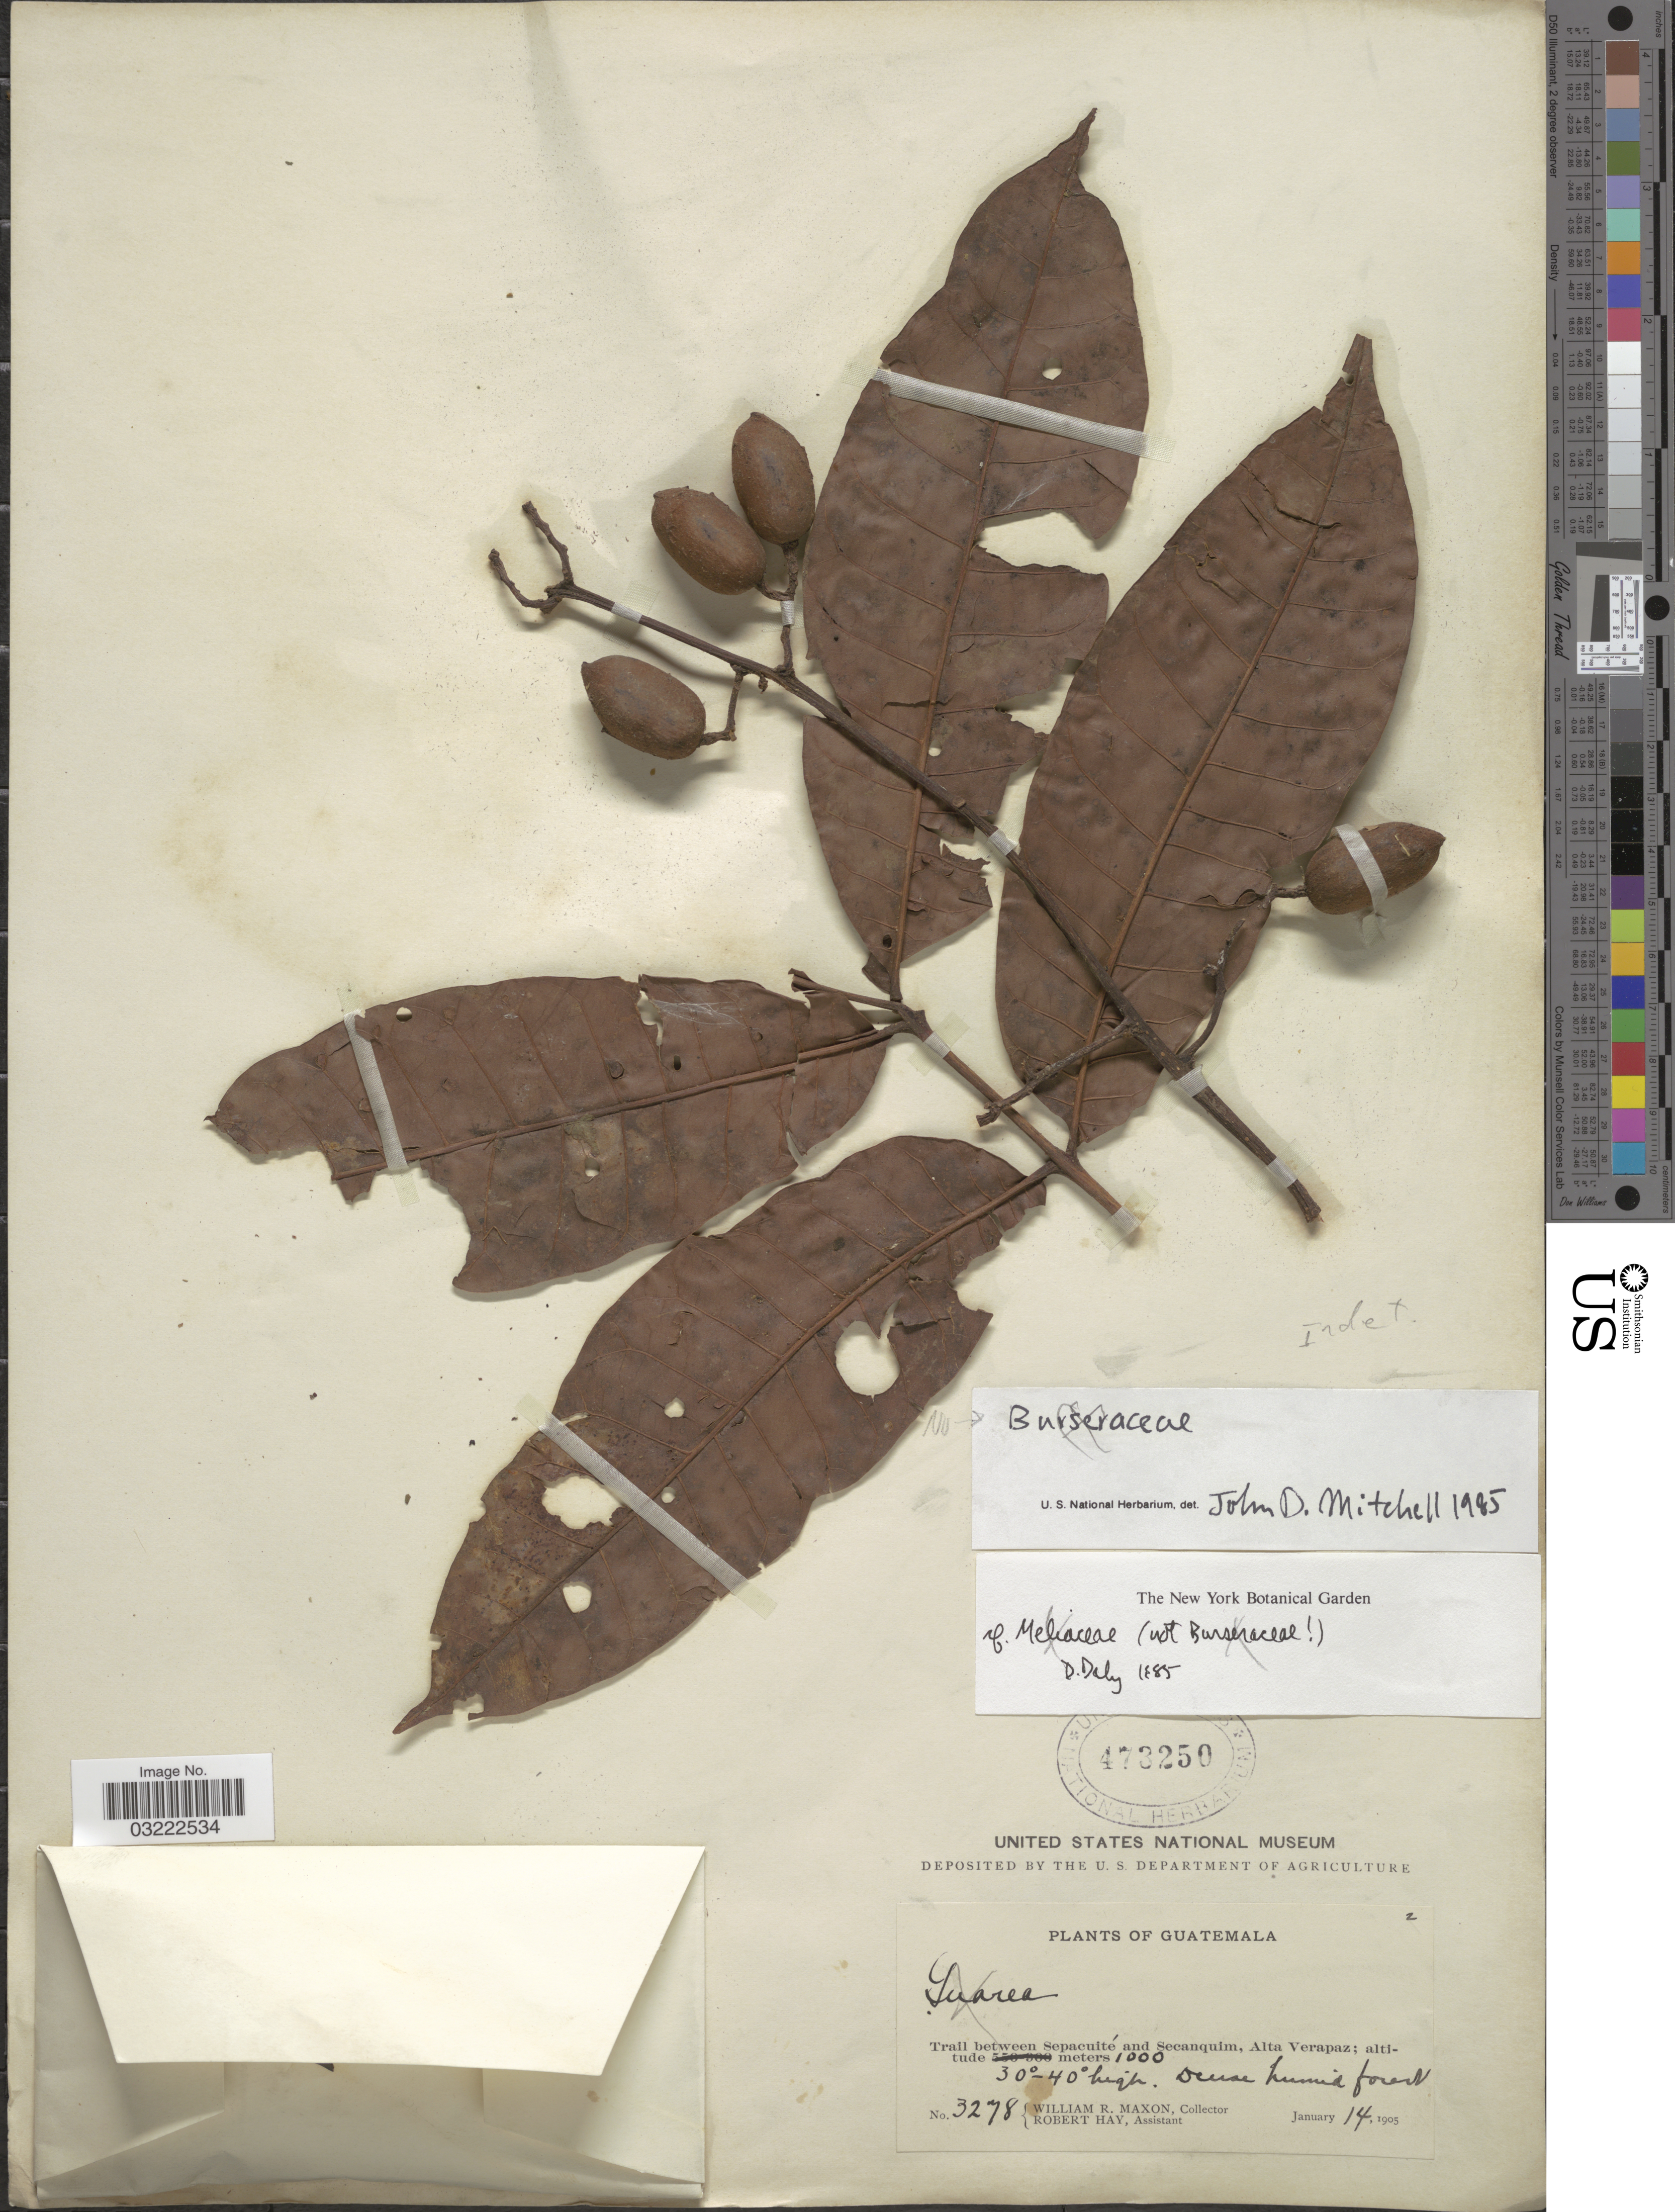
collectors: W. R. Maxon & R. H. Hay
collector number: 3278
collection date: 1905-01-14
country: Guatemala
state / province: Alta Verapaz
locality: Trail between Sepacuité and Secanquim.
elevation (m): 1000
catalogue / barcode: US 473250